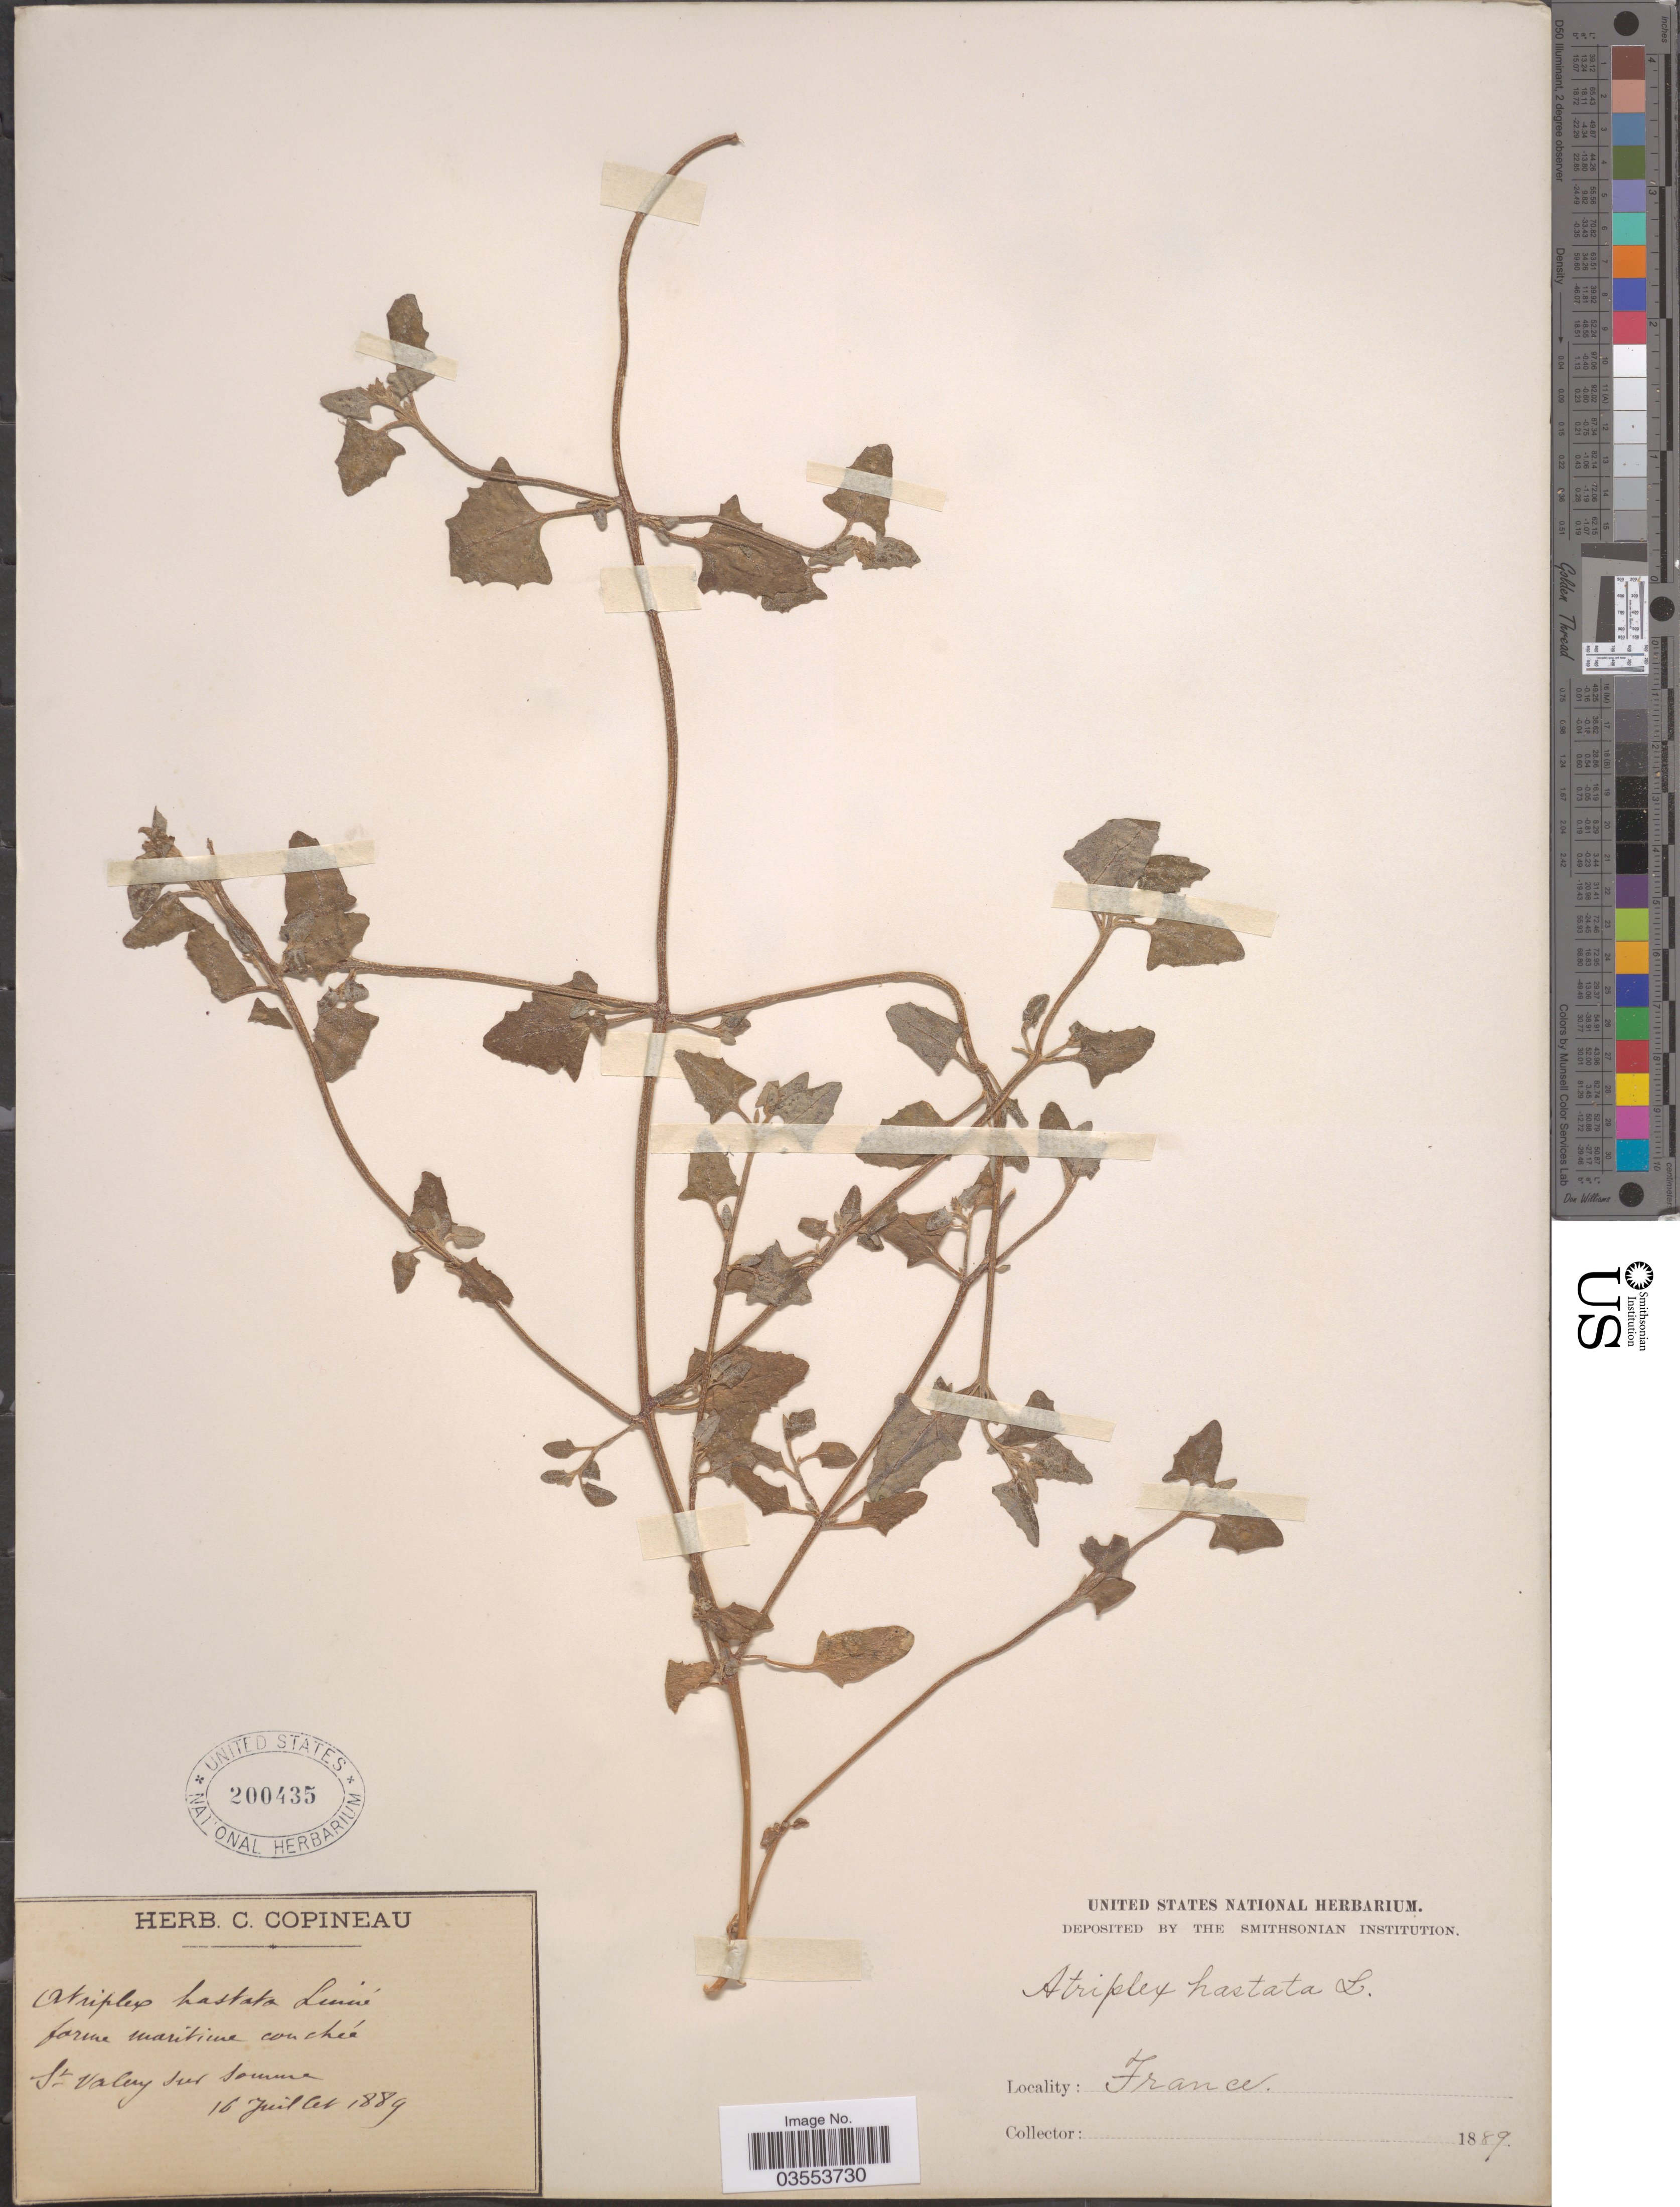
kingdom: Plantae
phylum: Tracheophyta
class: Magnoliopsida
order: Caryophyllales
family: Amaranthaceae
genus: Atriplex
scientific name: Atriplex hastata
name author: L.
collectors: ex herb. C. Copineau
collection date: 1889-07-16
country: France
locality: St Valery sur somme.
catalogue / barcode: US 200435